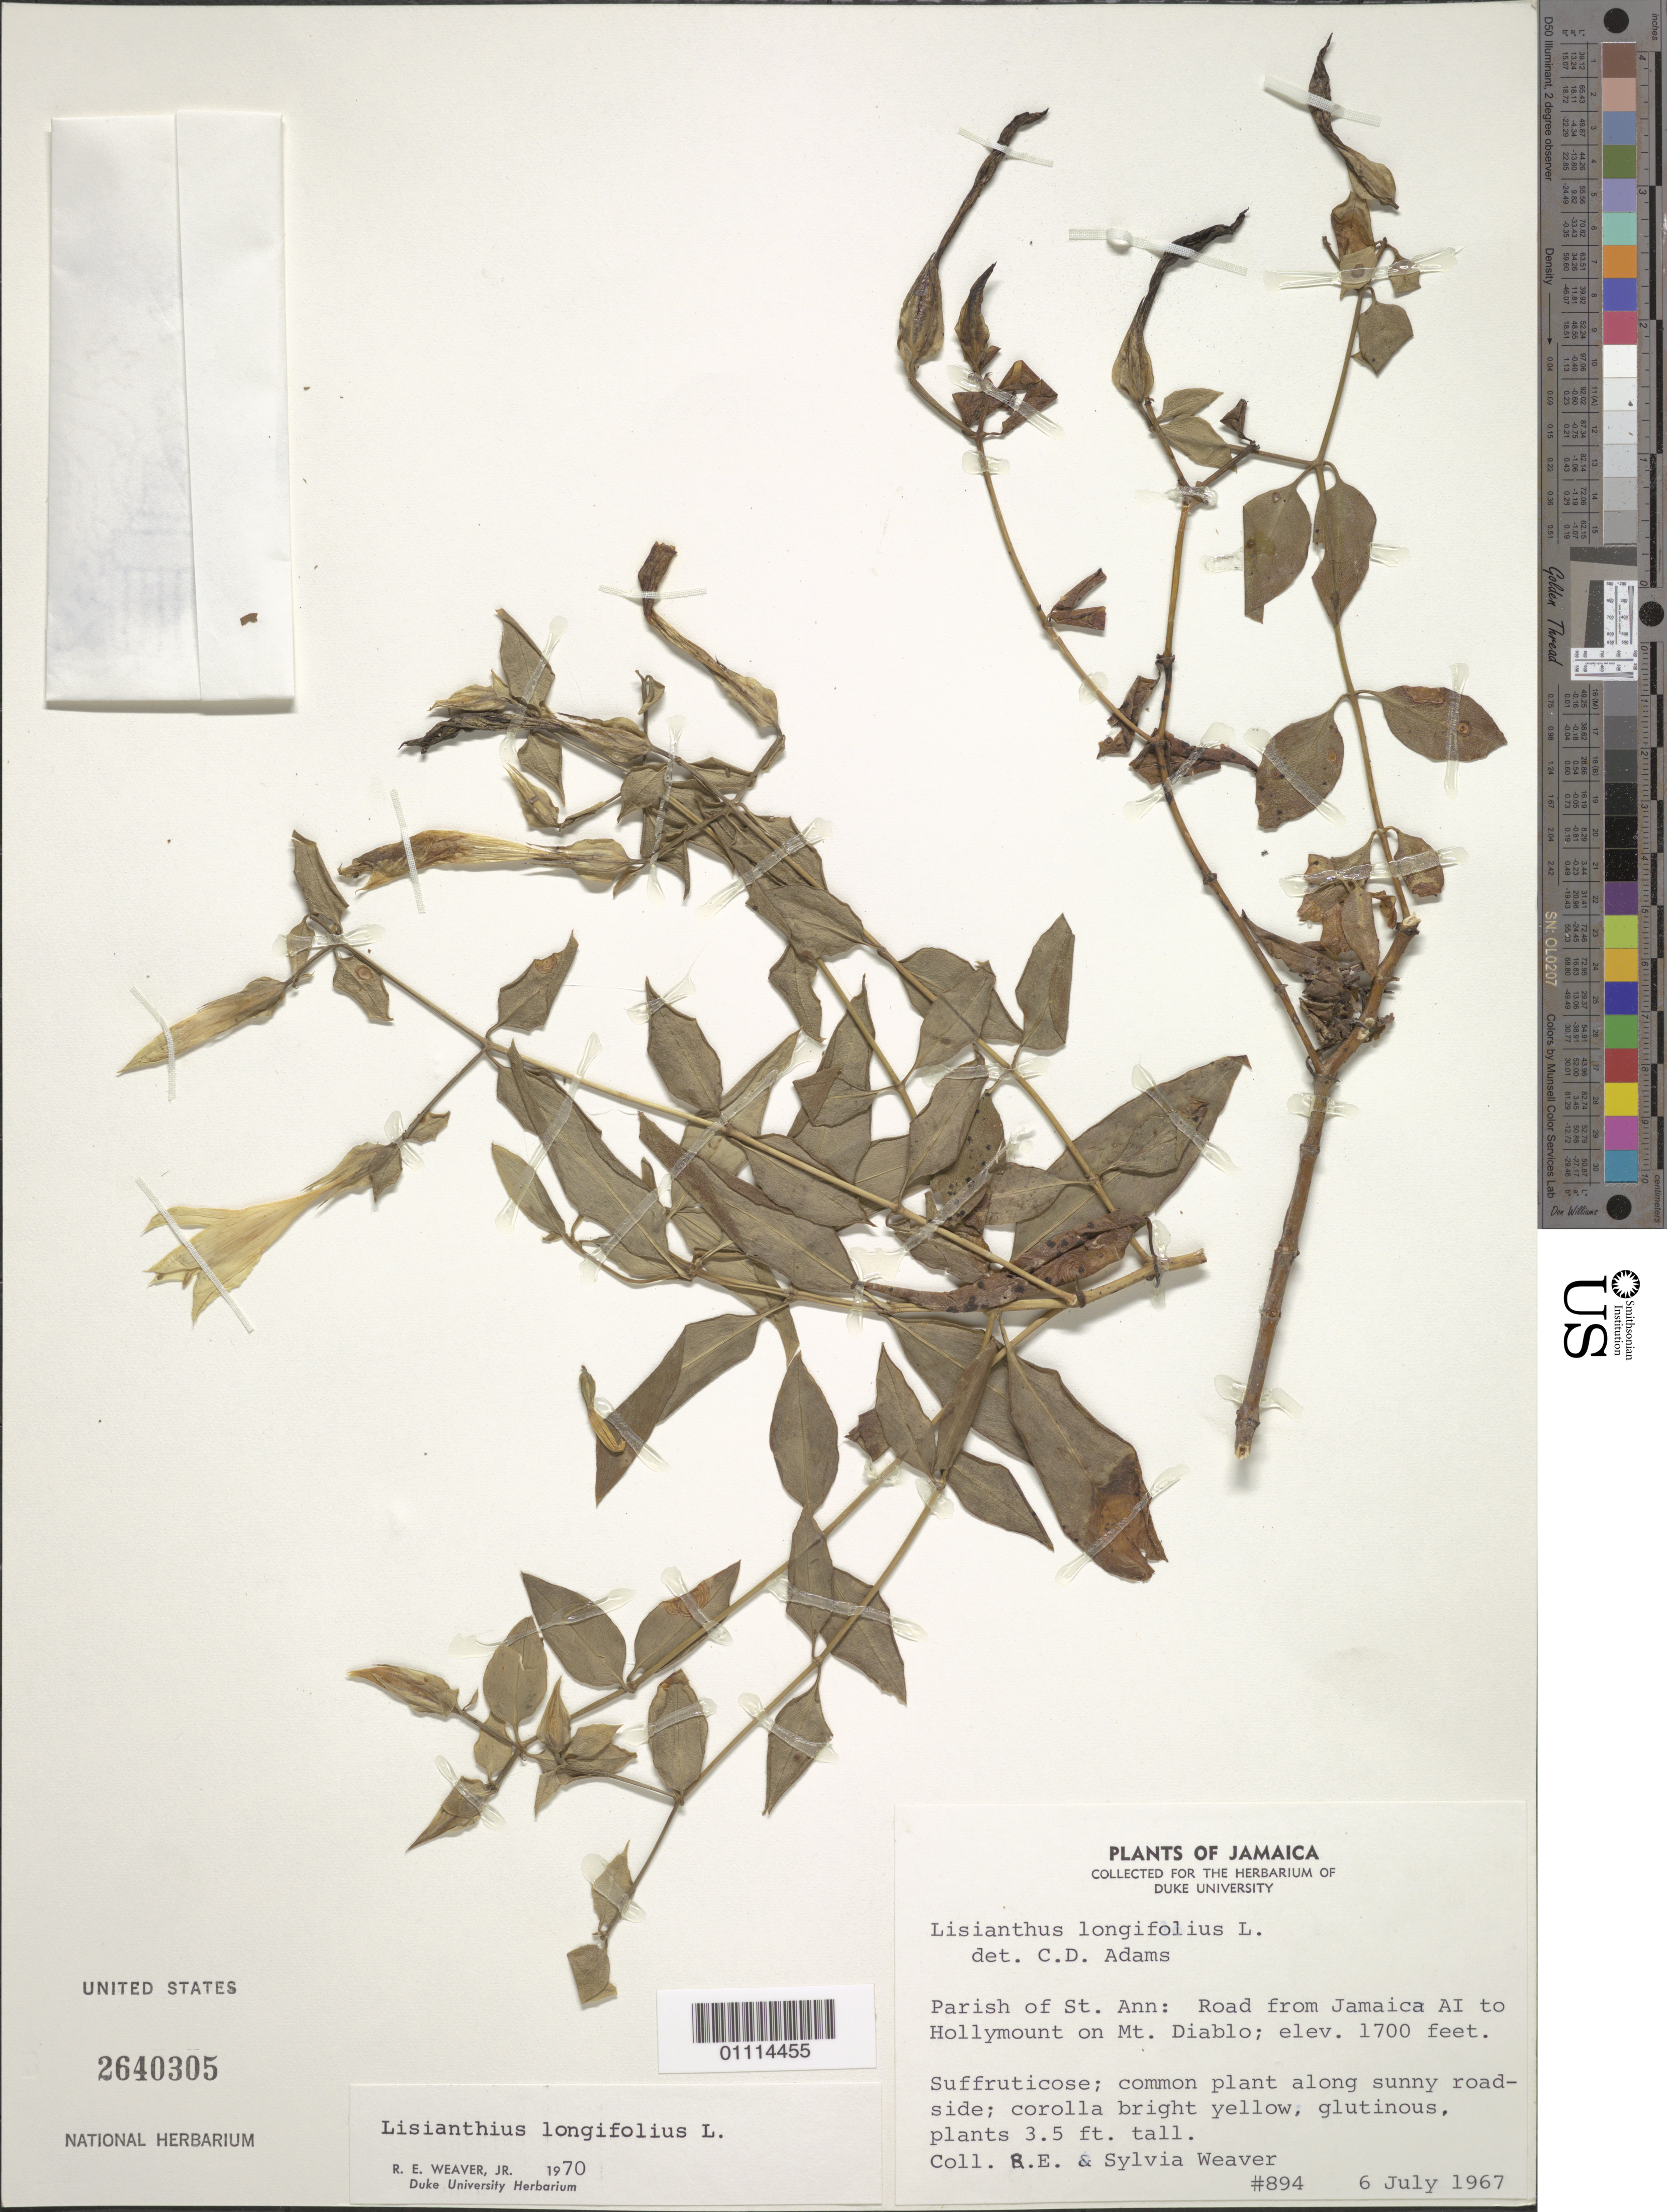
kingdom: Plantae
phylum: Tracheophyta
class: Magnoliopsida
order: Gentianales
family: Gentianaceae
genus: Lisianthius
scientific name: Lisianthius longifolius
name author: L.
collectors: R. Weaver Jr. & S. Weaver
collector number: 894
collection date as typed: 06 Jul 1967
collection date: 1967-07-06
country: Jamaica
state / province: Saint Ann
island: Jamaica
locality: Road from Jamaica AI to Hollymount on Mt. Diablo. Common plant along sunny roadside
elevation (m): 518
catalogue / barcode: US 2640305